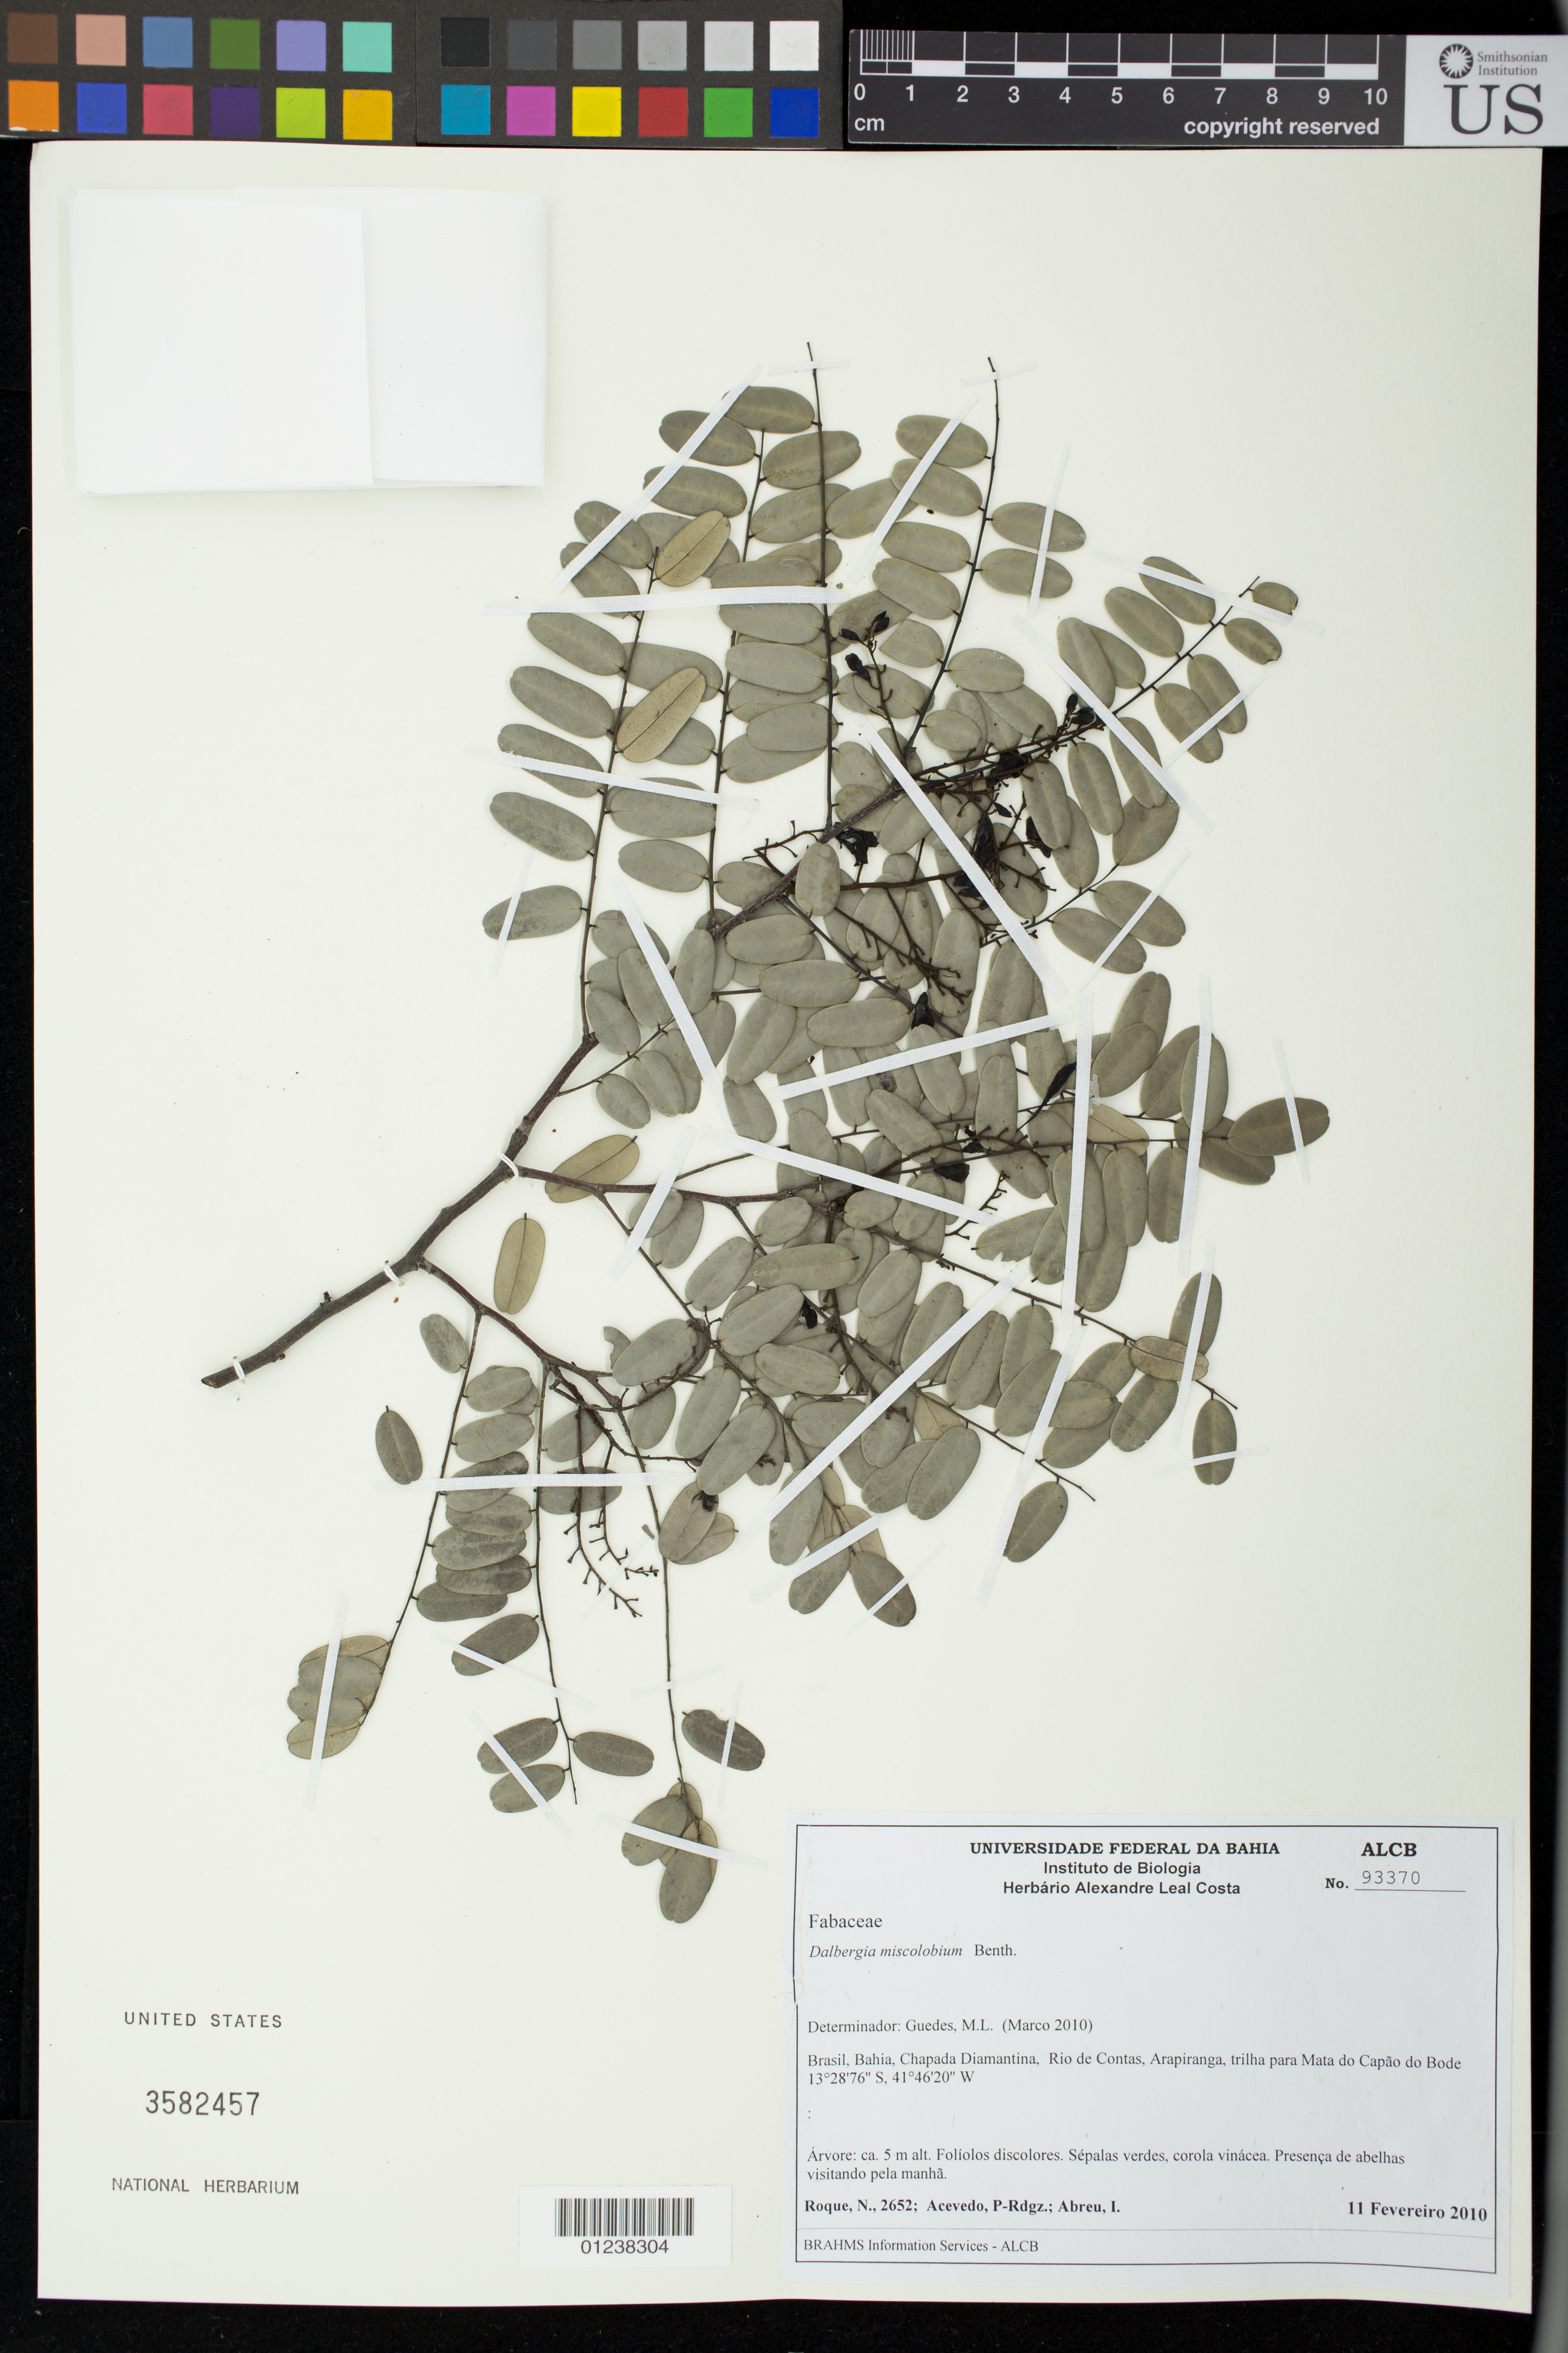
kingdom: Plantae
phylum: Tracheophyta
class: Magnoliopsida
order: Fabales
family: Fabaceae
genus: Dalbergia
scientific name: Dalbergia miscolobium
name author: Benth.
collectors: N. Roque, P. Acevedo-Rodr. & I. S. Abreu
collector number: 2652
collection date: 2010-02-11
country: Brazil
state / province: Bahia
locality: Chapada Diamantia, Rio de Contas, Arapiranga, trilha para Mata do Capao do Bode.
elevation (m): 5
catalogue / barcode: US 3582457